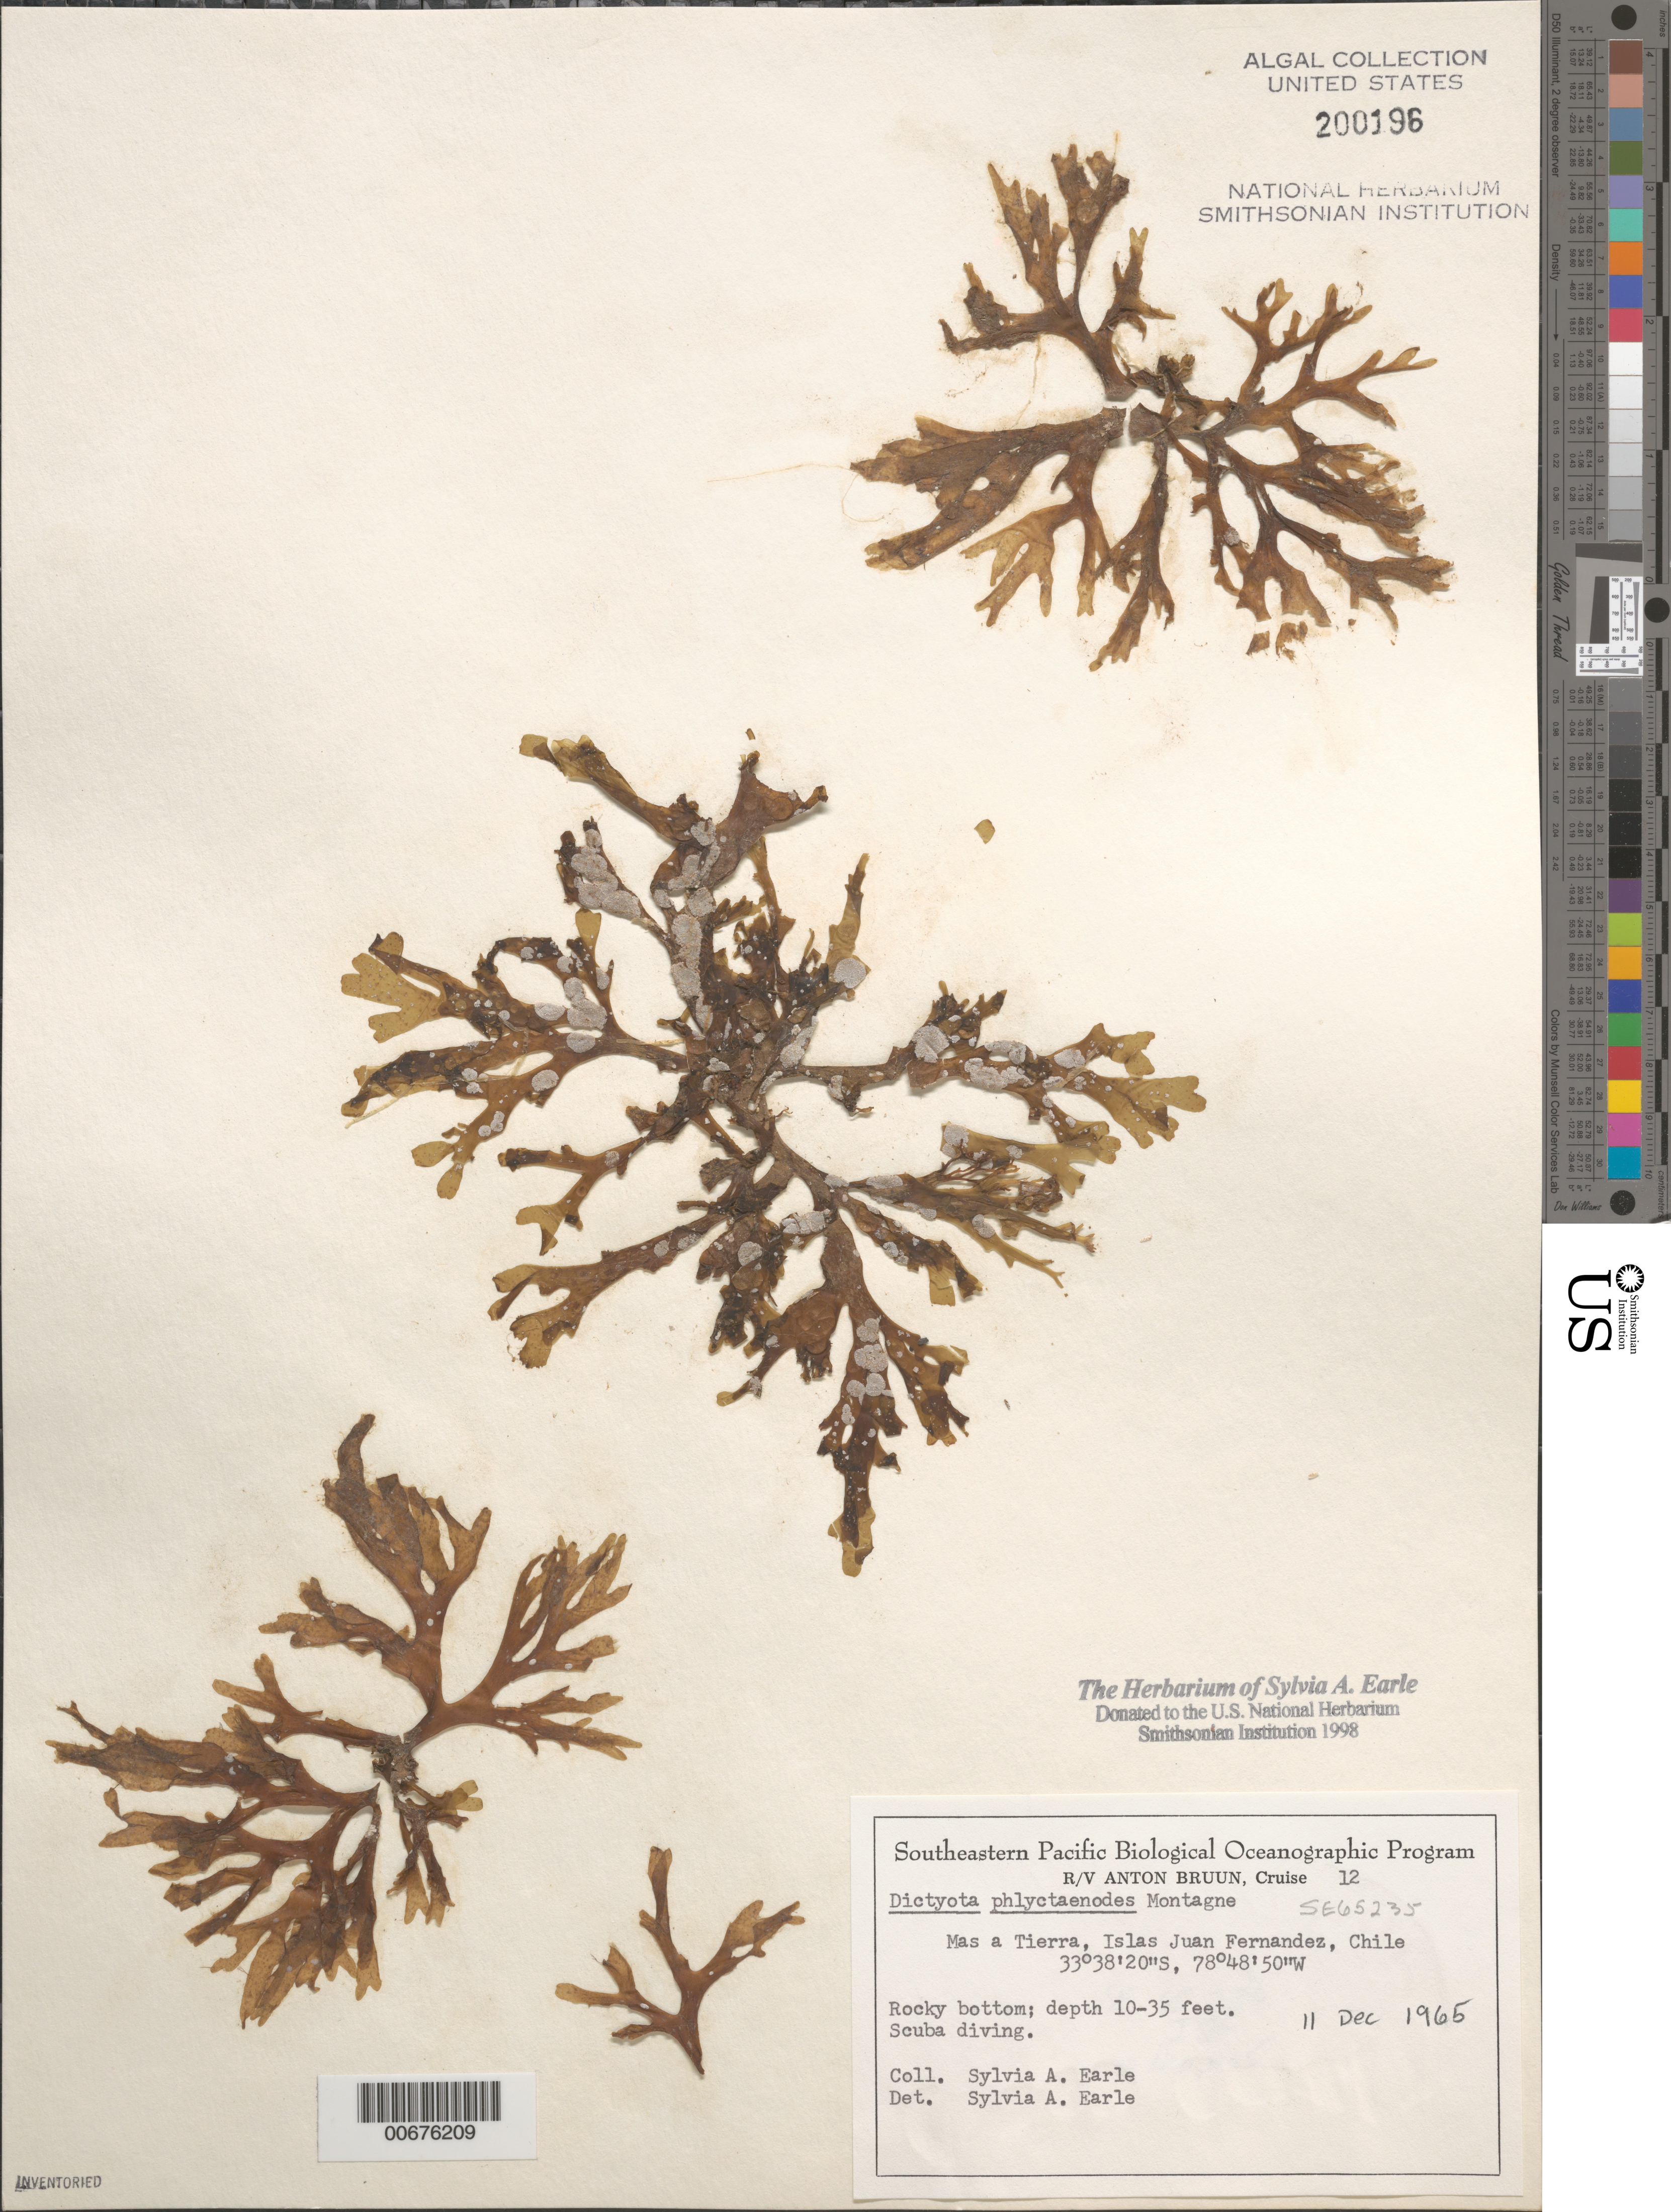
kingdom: Chromista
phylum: Ochrophyta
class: Phaeophyceae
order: Dictyotales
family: Dictyotaceae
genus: Dictyota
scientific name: Dictyota phlyctaenodes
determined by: Earle, S. A.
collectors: S. A. Earle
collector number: SE 65235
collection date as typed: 11 Dec 1965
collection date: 1965-12-11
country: Chile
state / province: Valparaíso (V)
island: Isla Más a Tierra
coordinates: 33 38' 20" S, 78 48' 50" W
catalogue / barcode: US 200196